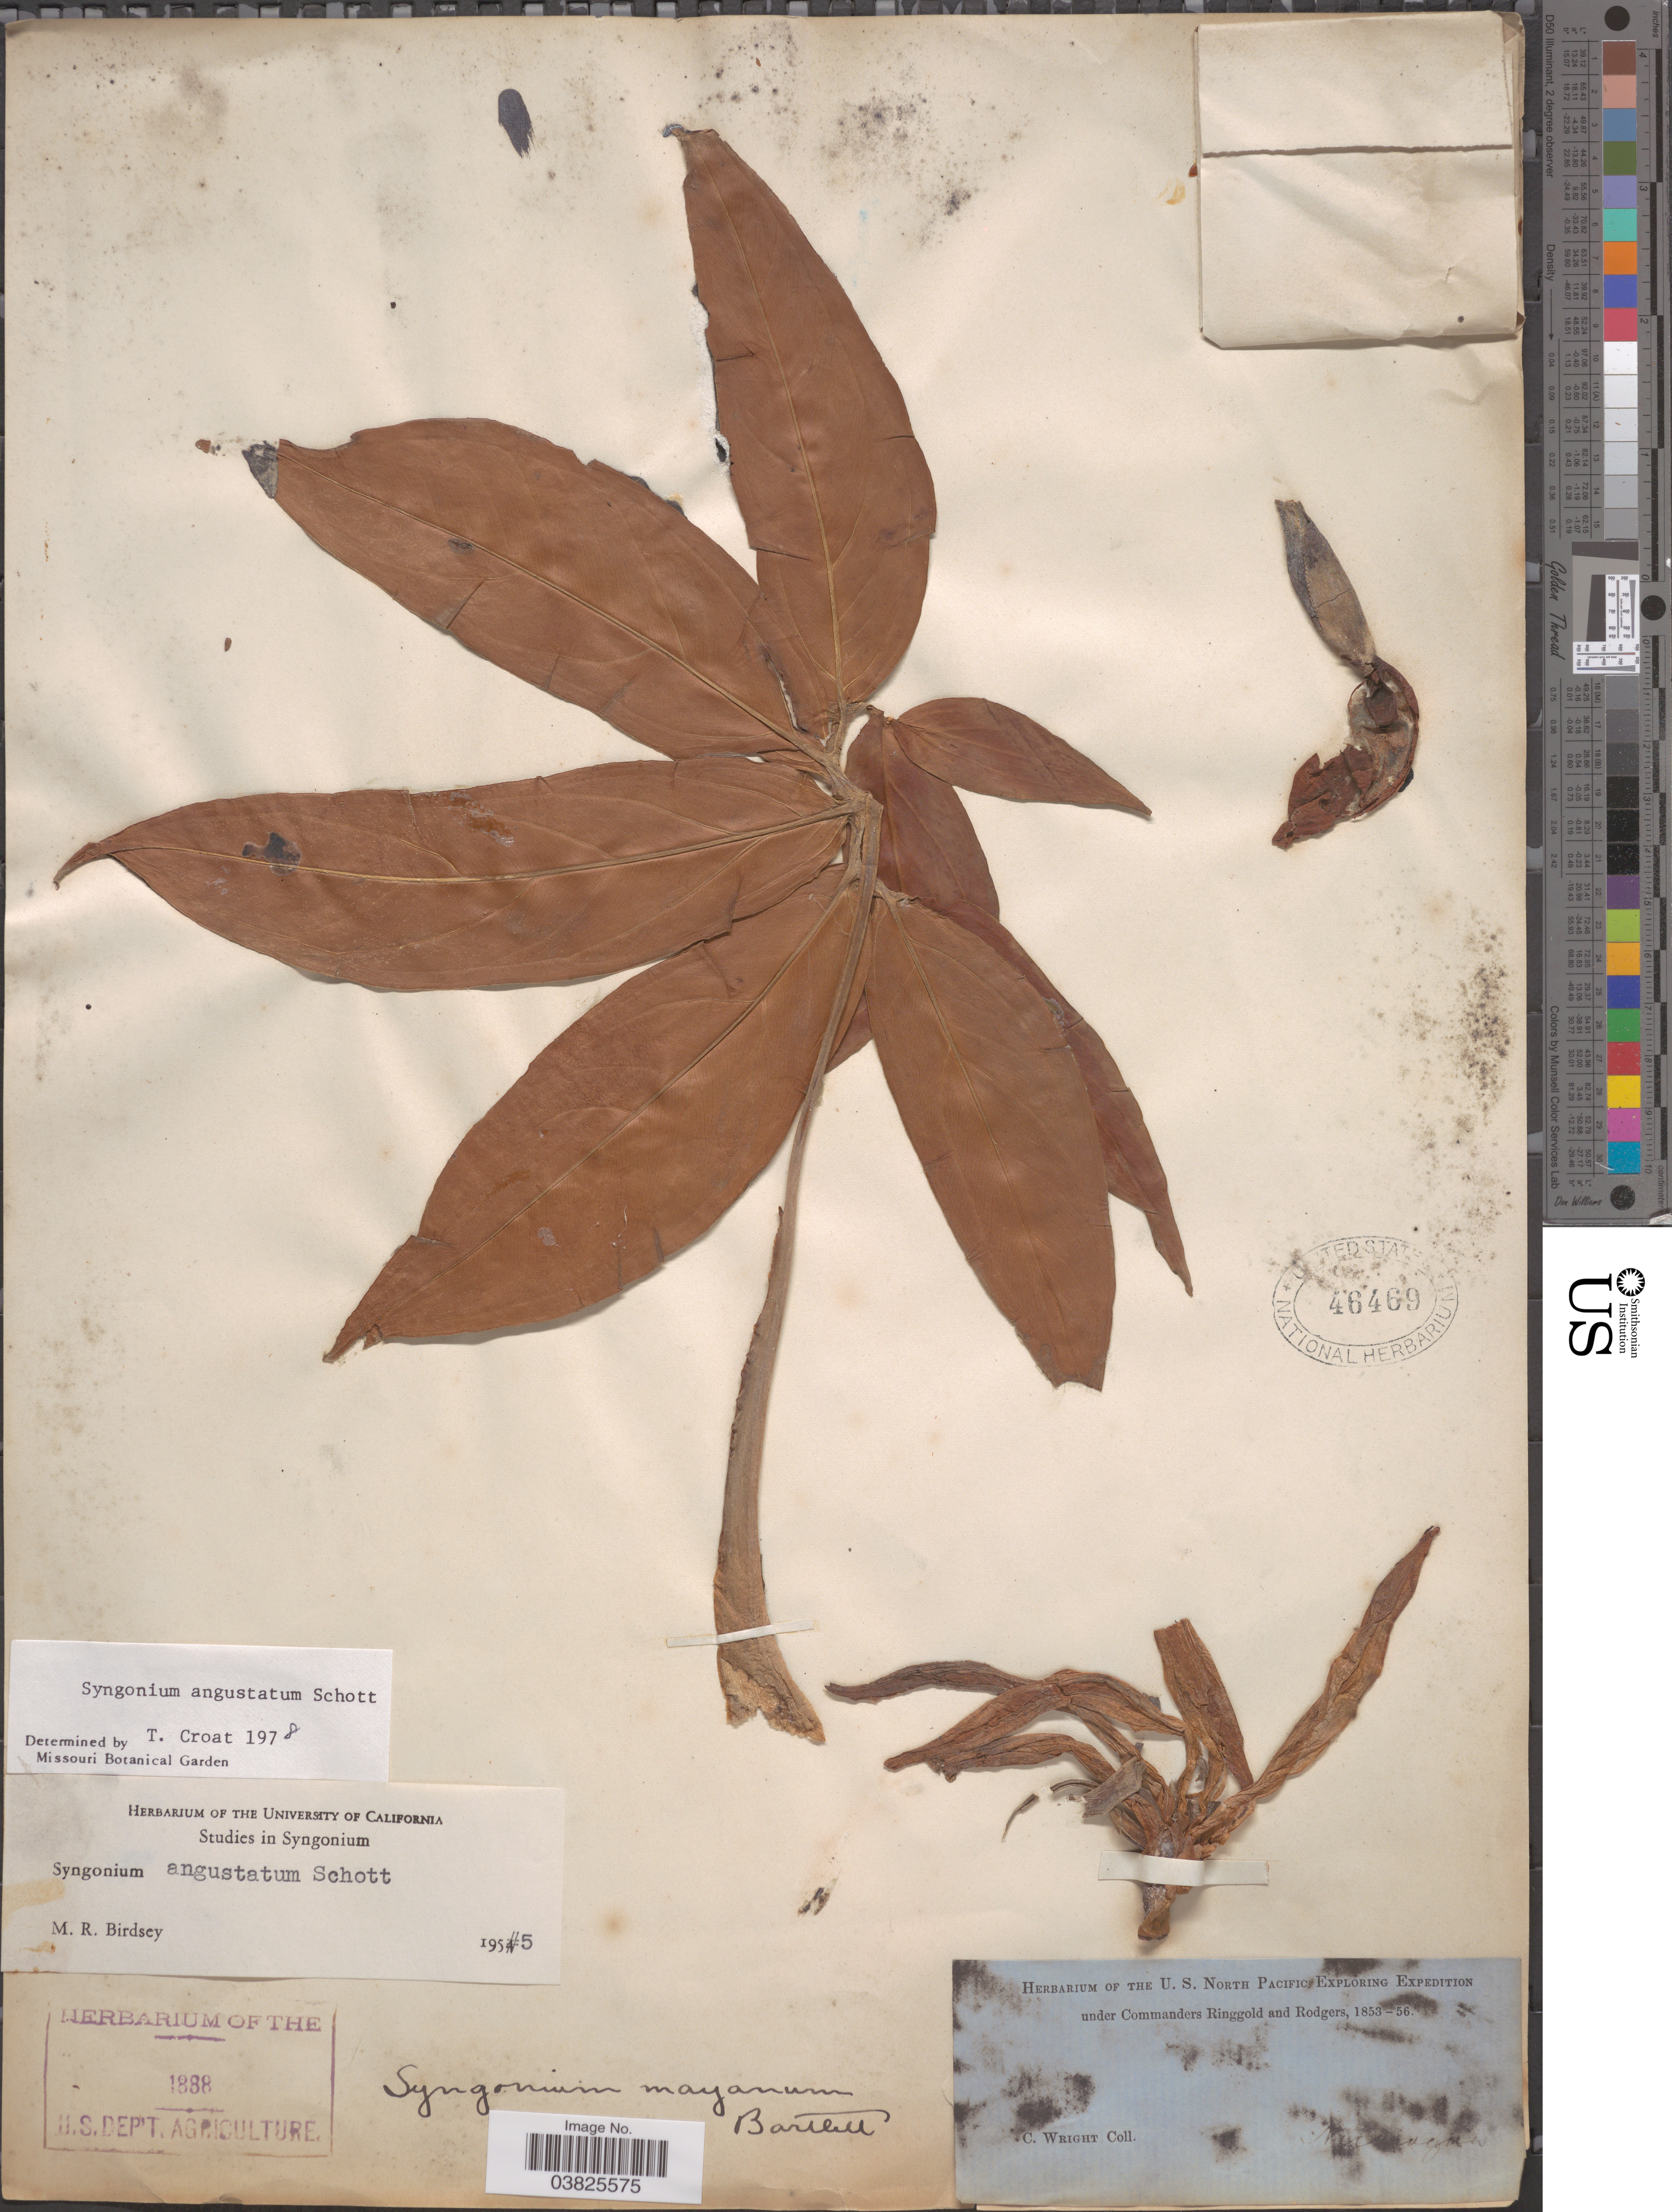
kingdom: Plantae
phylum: Tracheophyta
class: Liliopsida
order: Alismatales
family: Araceae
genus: Syngonium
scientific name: Syngonium angustatum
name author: Schott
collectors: C. Wright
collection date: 1853/1856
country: Nicaragua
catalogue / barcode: US 46469